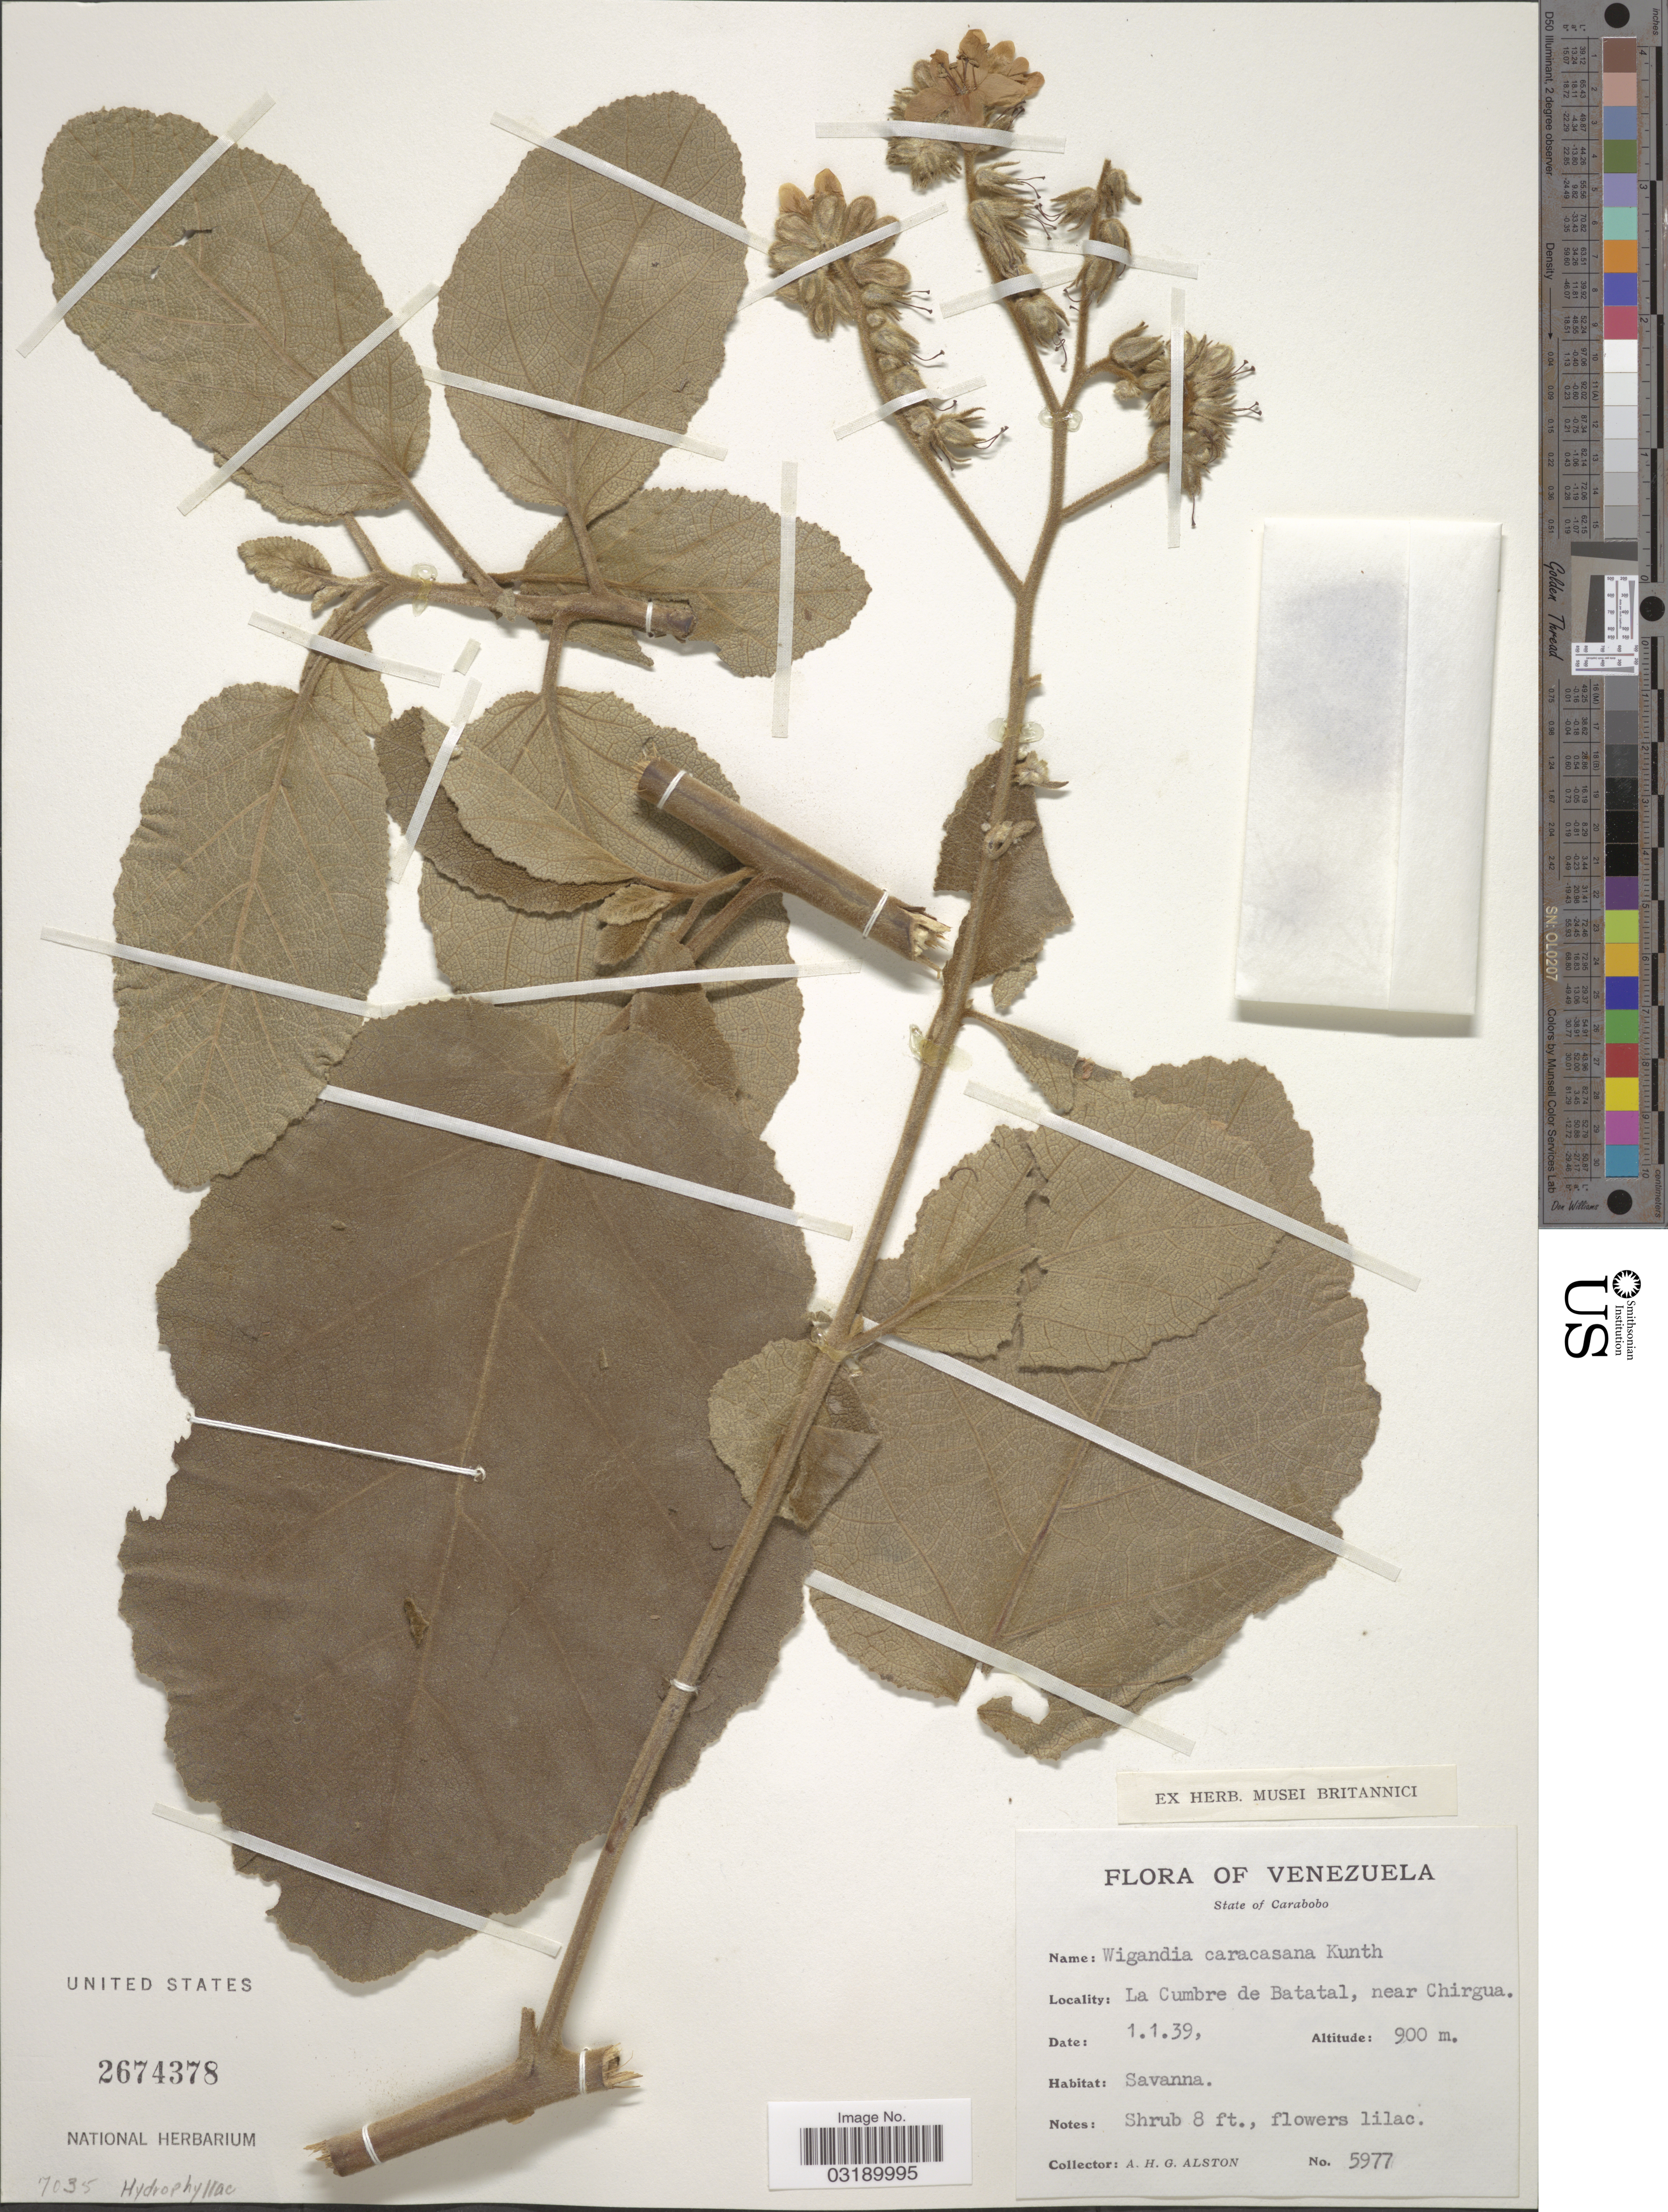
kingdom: Plantae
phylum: Tracheophyta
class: Magnoliopsida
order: Boraginales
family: Namaceae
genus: Wigandia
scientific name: Wigandia caracasana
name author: Kunth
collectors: A. H. Alston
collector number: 5977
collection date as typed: Transcribed d/m/y: 1/1/39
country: Venezuela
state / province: Carabobo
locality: La Cumbre de Batatal, near Chirgua.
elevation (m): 900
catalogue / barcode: US 2674378